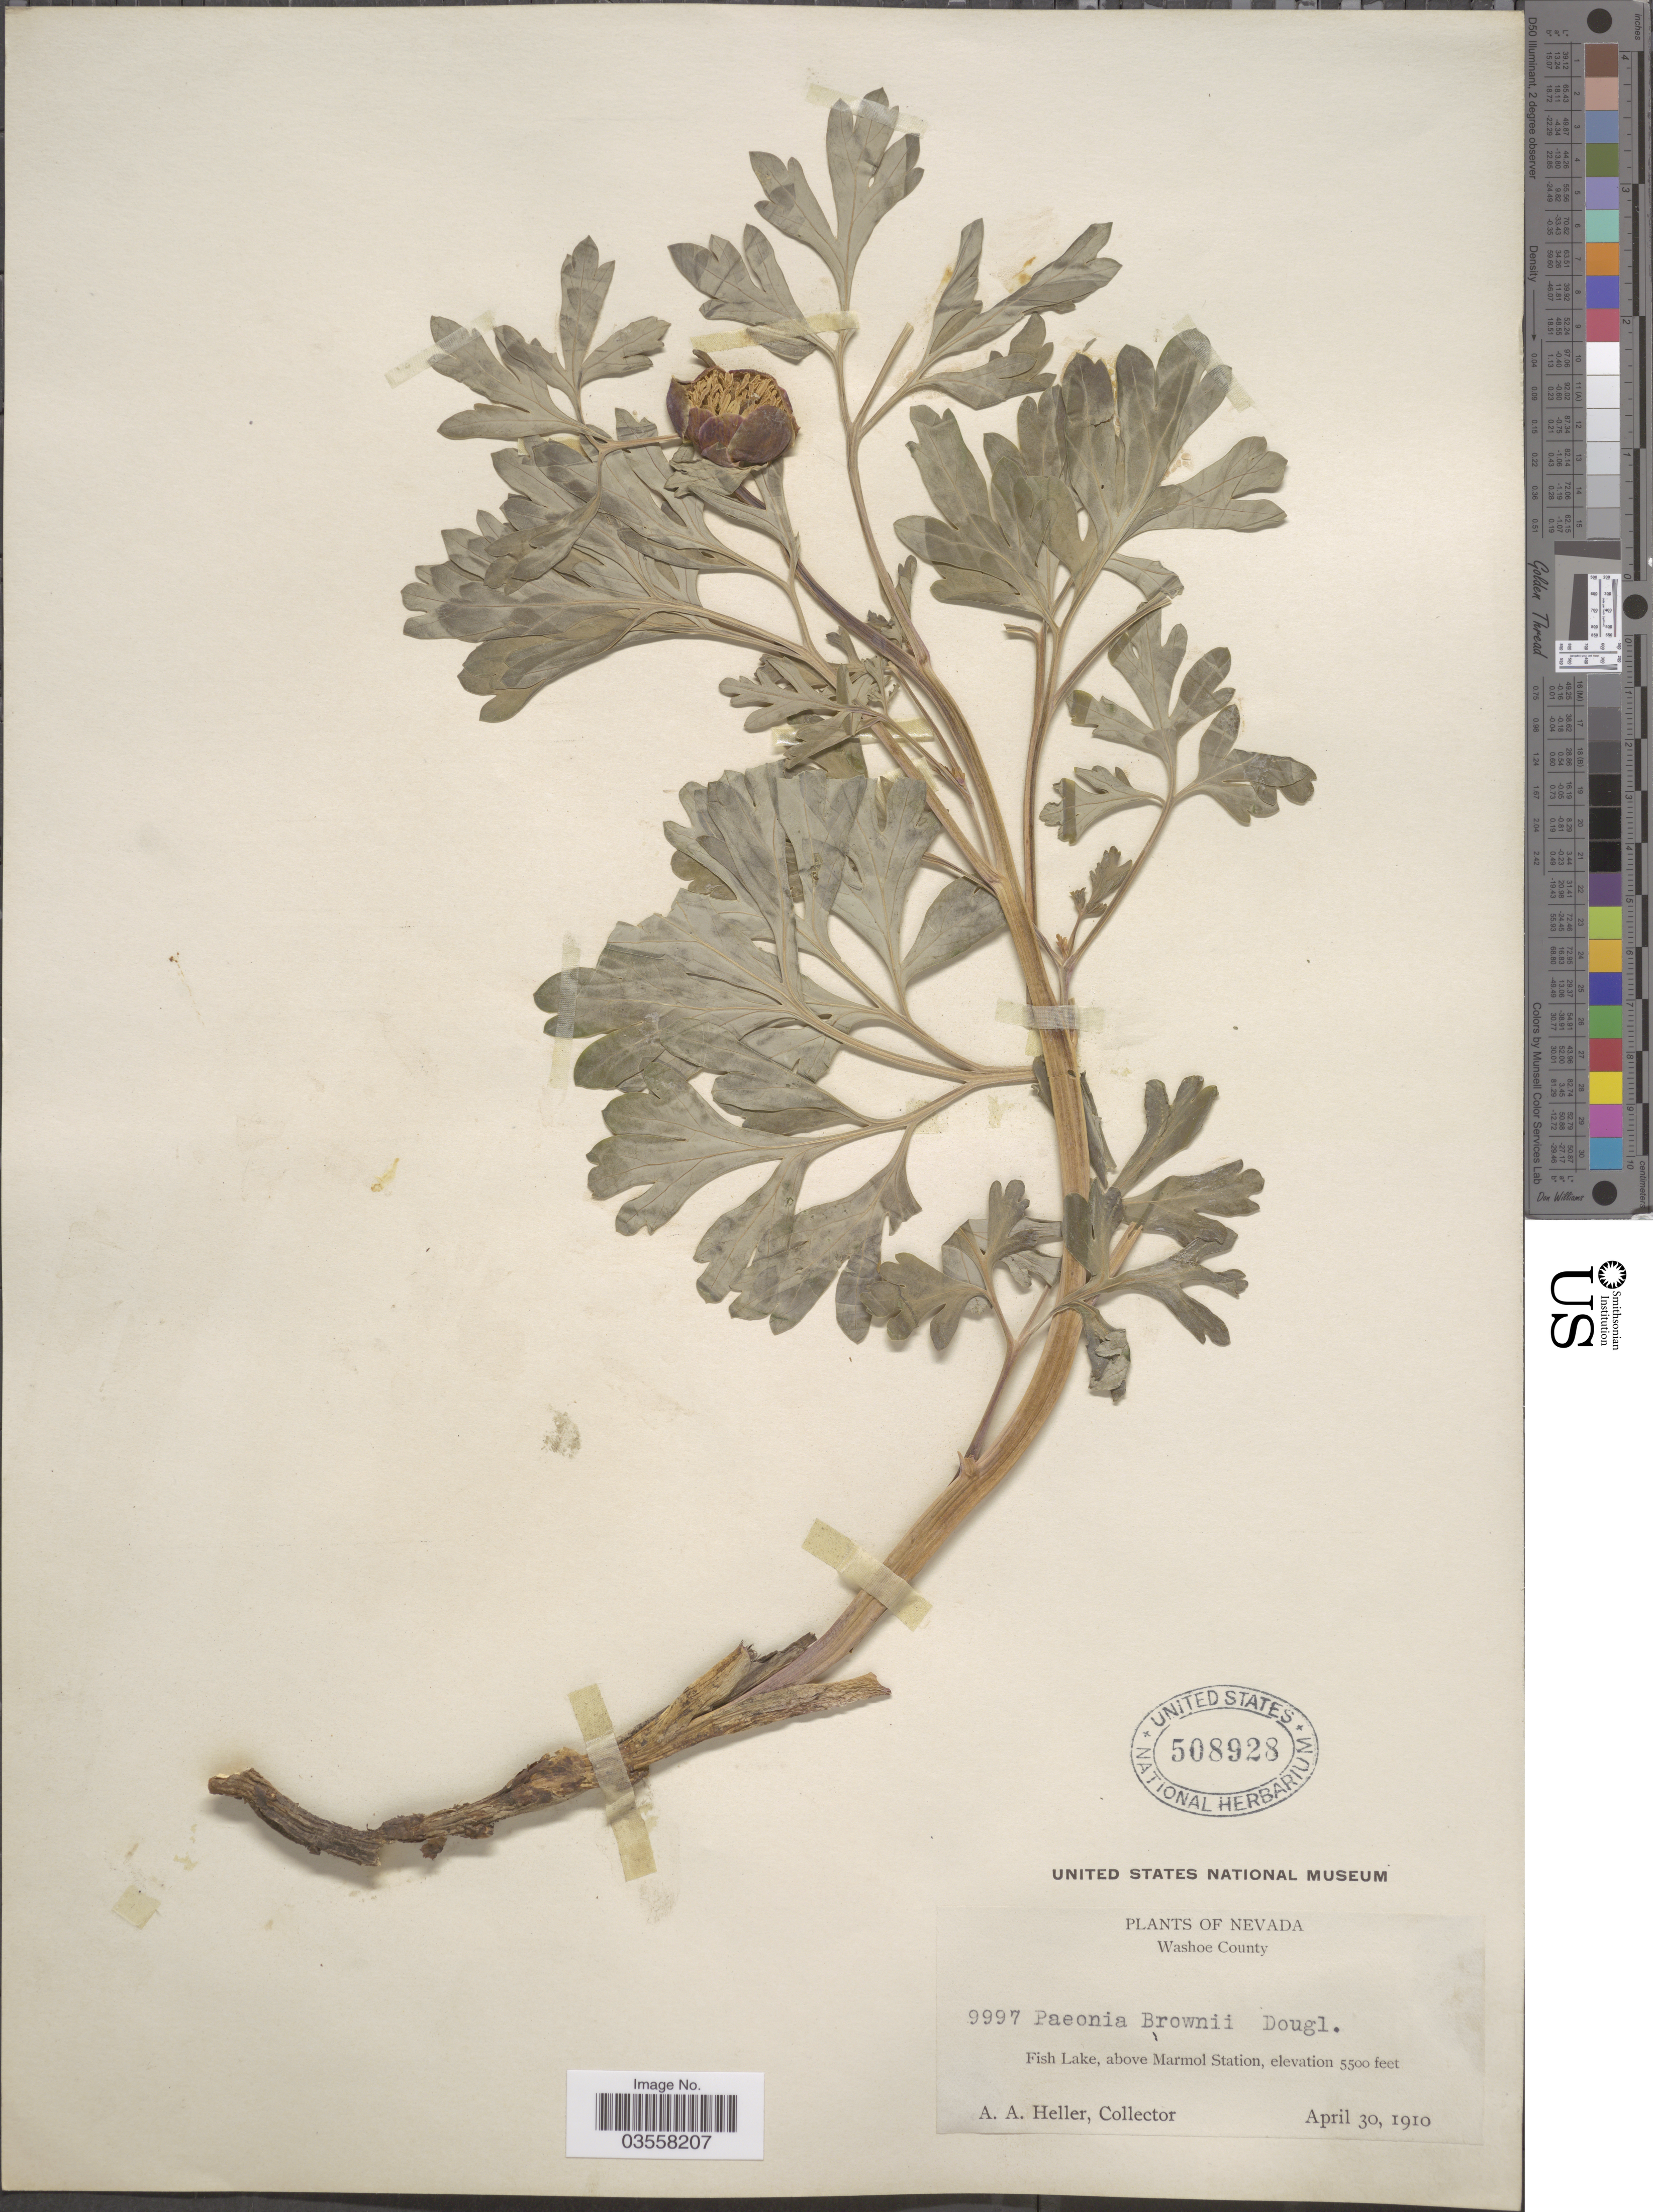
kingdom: Plantae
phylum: Tracheophyta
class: Magnoliopsida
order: Saxifragales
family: Paeoniaceae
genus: Paeonia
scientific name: Paeonia brownii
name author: Douglas ex Hook.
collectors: A. A. Heller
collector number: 9997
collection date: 1910-04-30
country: United States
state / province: Nevada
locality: Washoe County. Fish Lake, above Marmol Station.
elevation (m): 1676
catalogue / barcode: US 508928